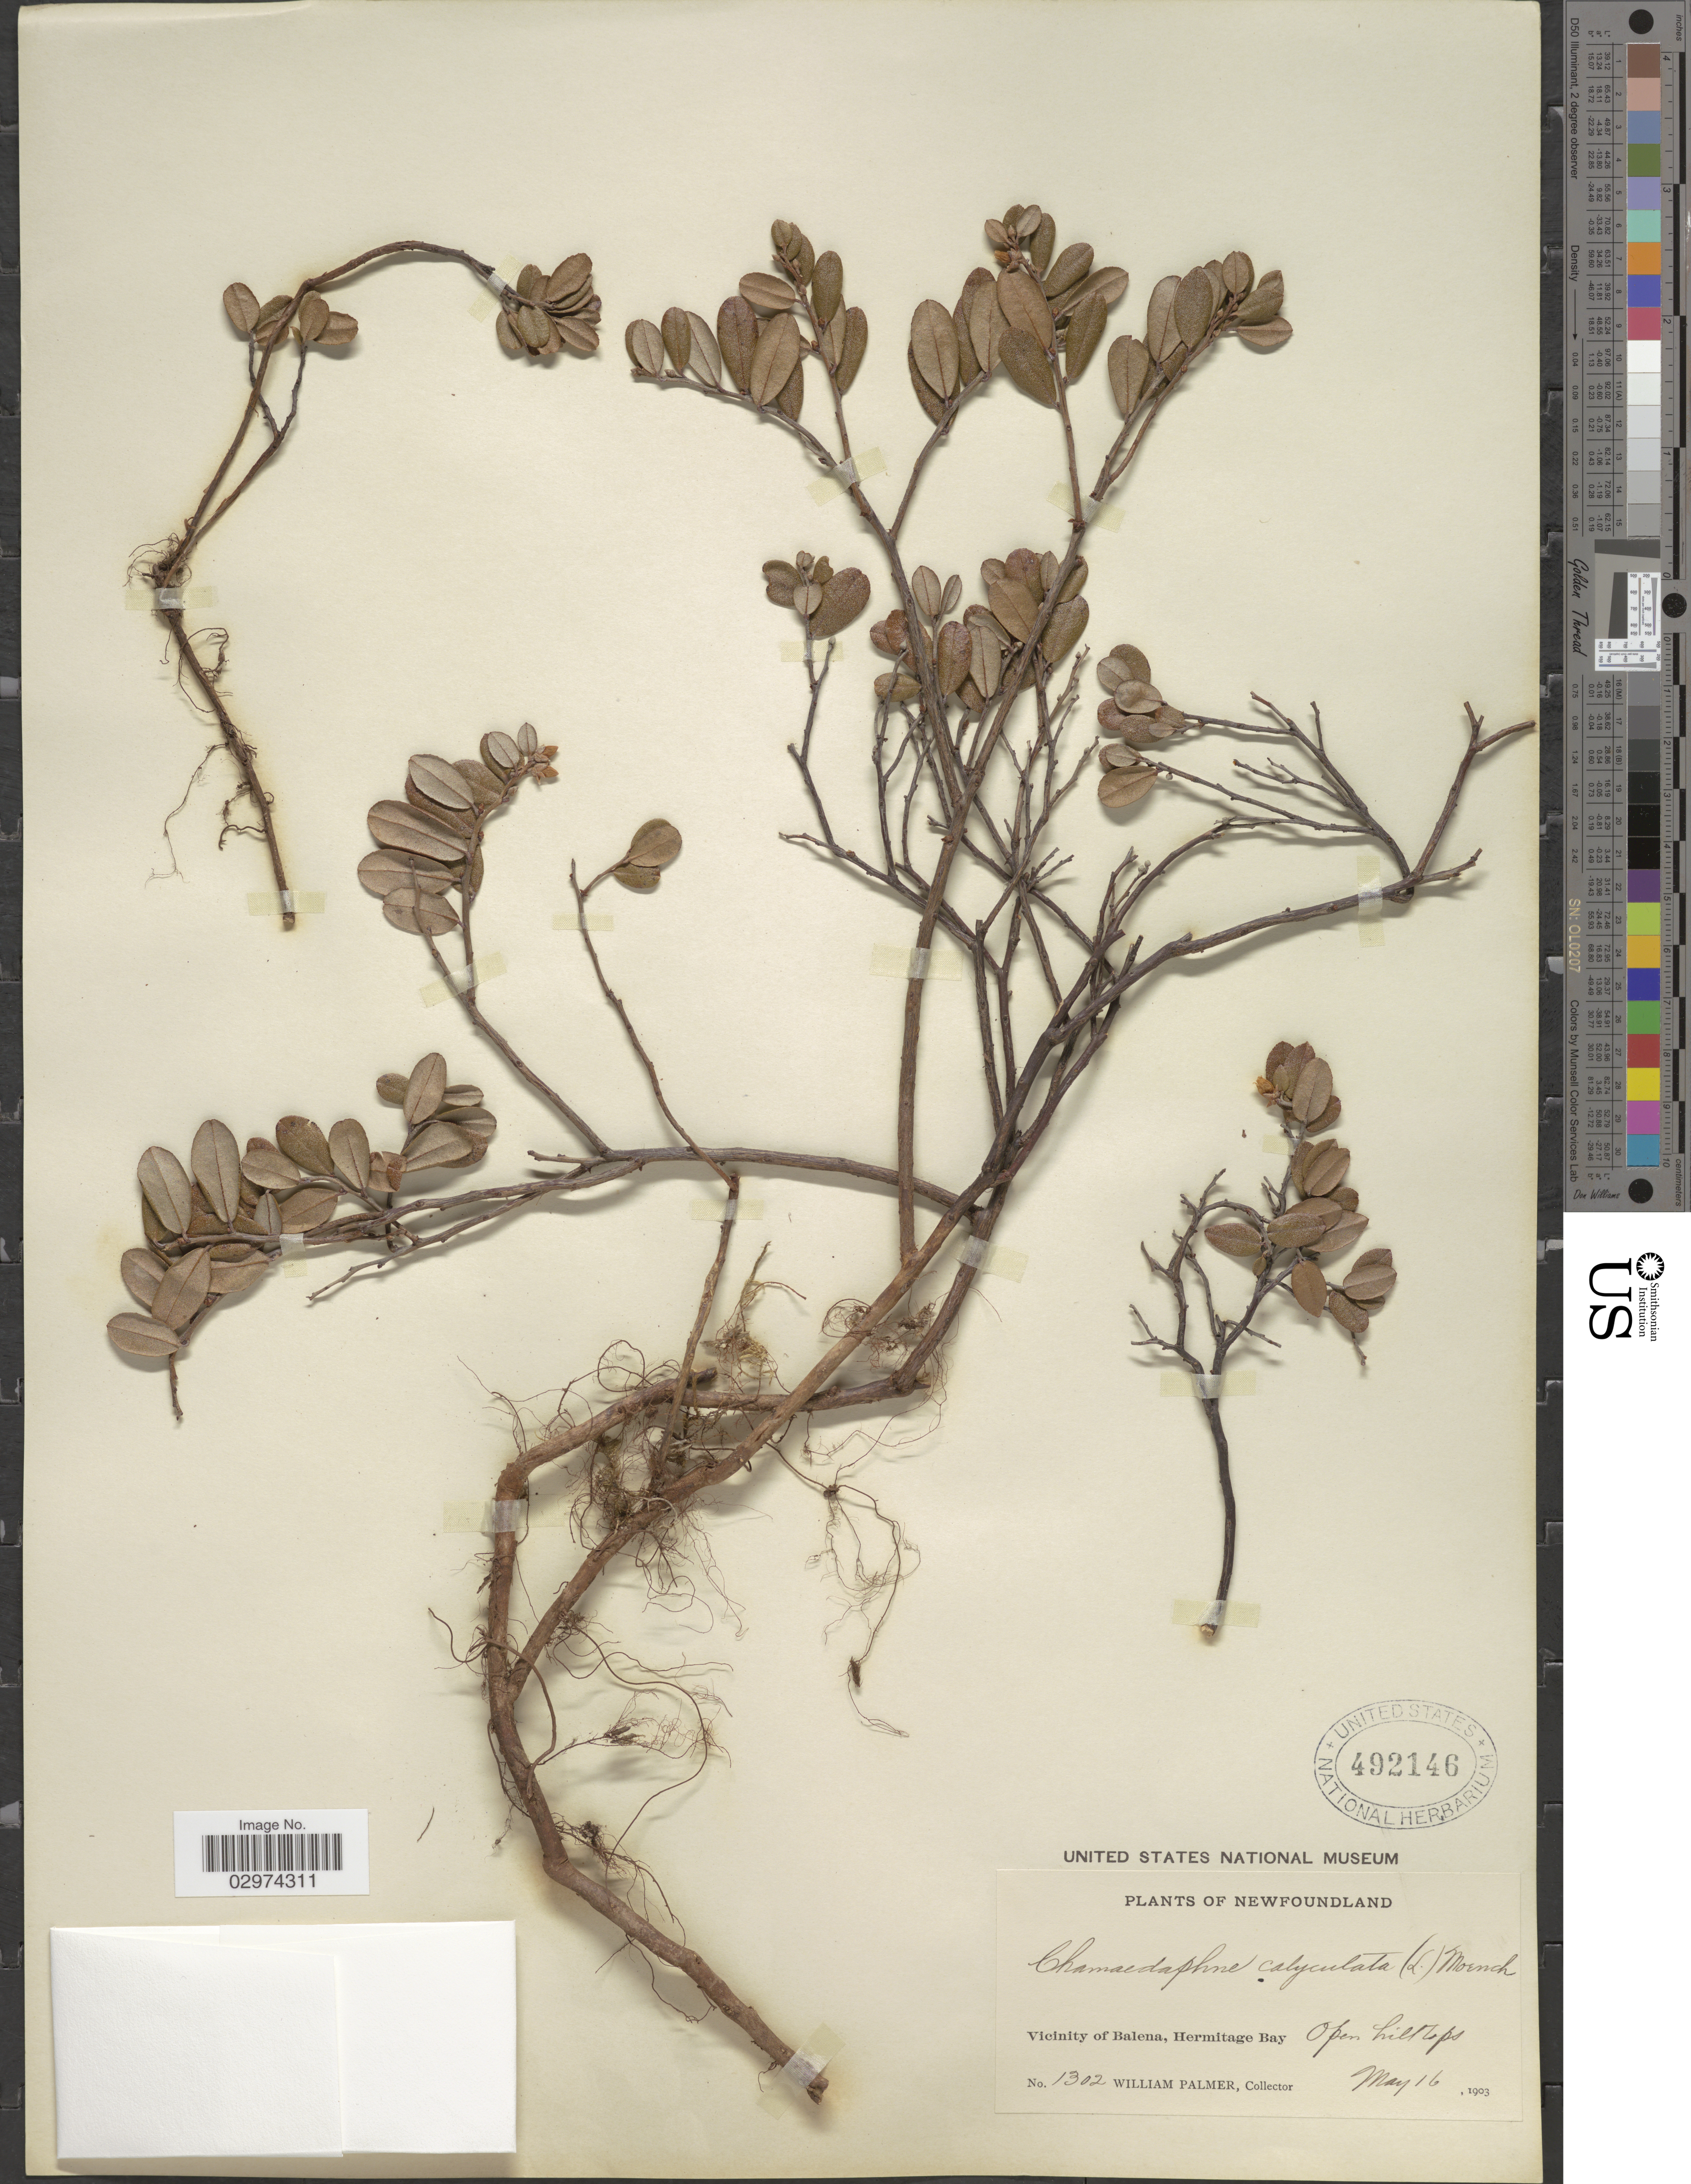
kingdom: Plantae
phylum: Tracheophyta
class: Magnoliopsida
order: Ericales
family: Ericaceae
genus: Chamaedaphne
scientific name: Chamaedaphne calyculata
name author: (L.) Moench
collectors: W. Palmer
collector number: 1302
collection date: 1903-05-16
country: Canada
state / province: Newfoundland and Labrador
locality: Vicinity of Balena, Hermitage Bay.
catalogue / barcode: US 492146